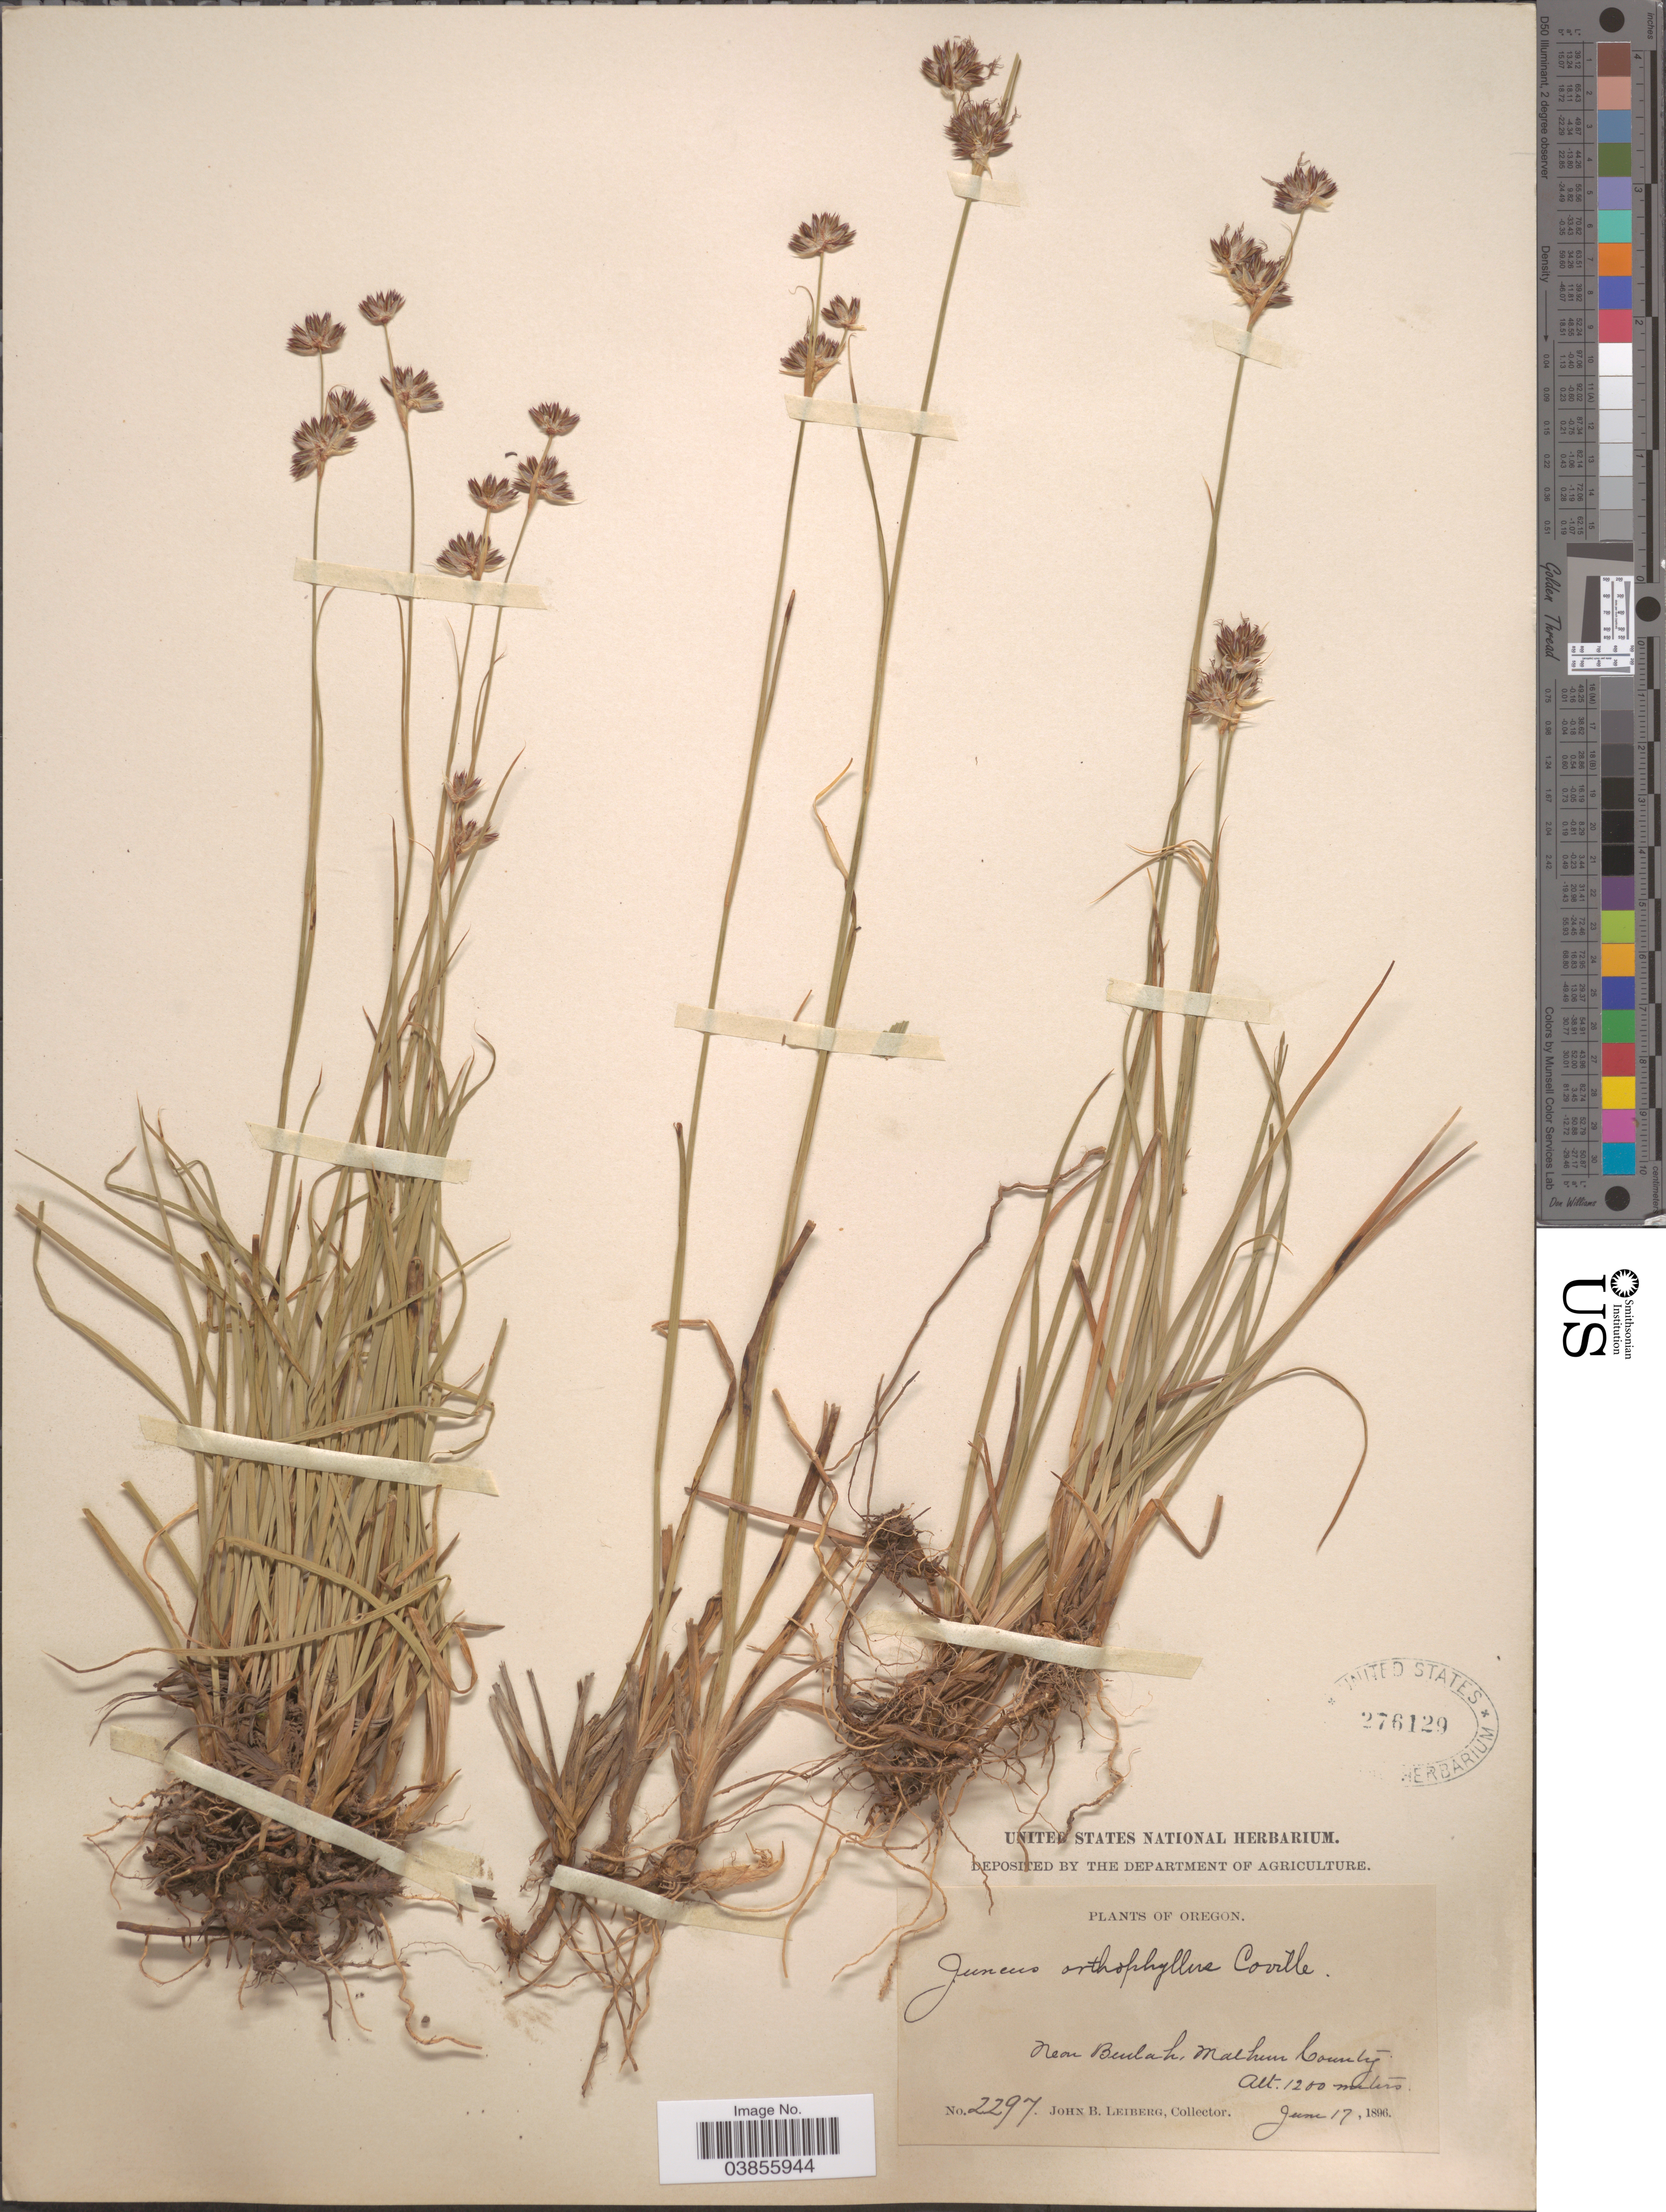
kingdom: Plantae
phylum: Tracheophyta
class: Liliopsida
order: Poales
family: Juncaceae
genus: Juncus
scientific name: Juncus orthophyllus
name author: Coville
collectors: J. B. Leiberg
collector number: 2297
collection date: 1896-06-17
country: United States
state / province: Oregon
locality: Near Beulah, Malheur County.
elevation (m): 1200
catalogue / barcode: US 276129